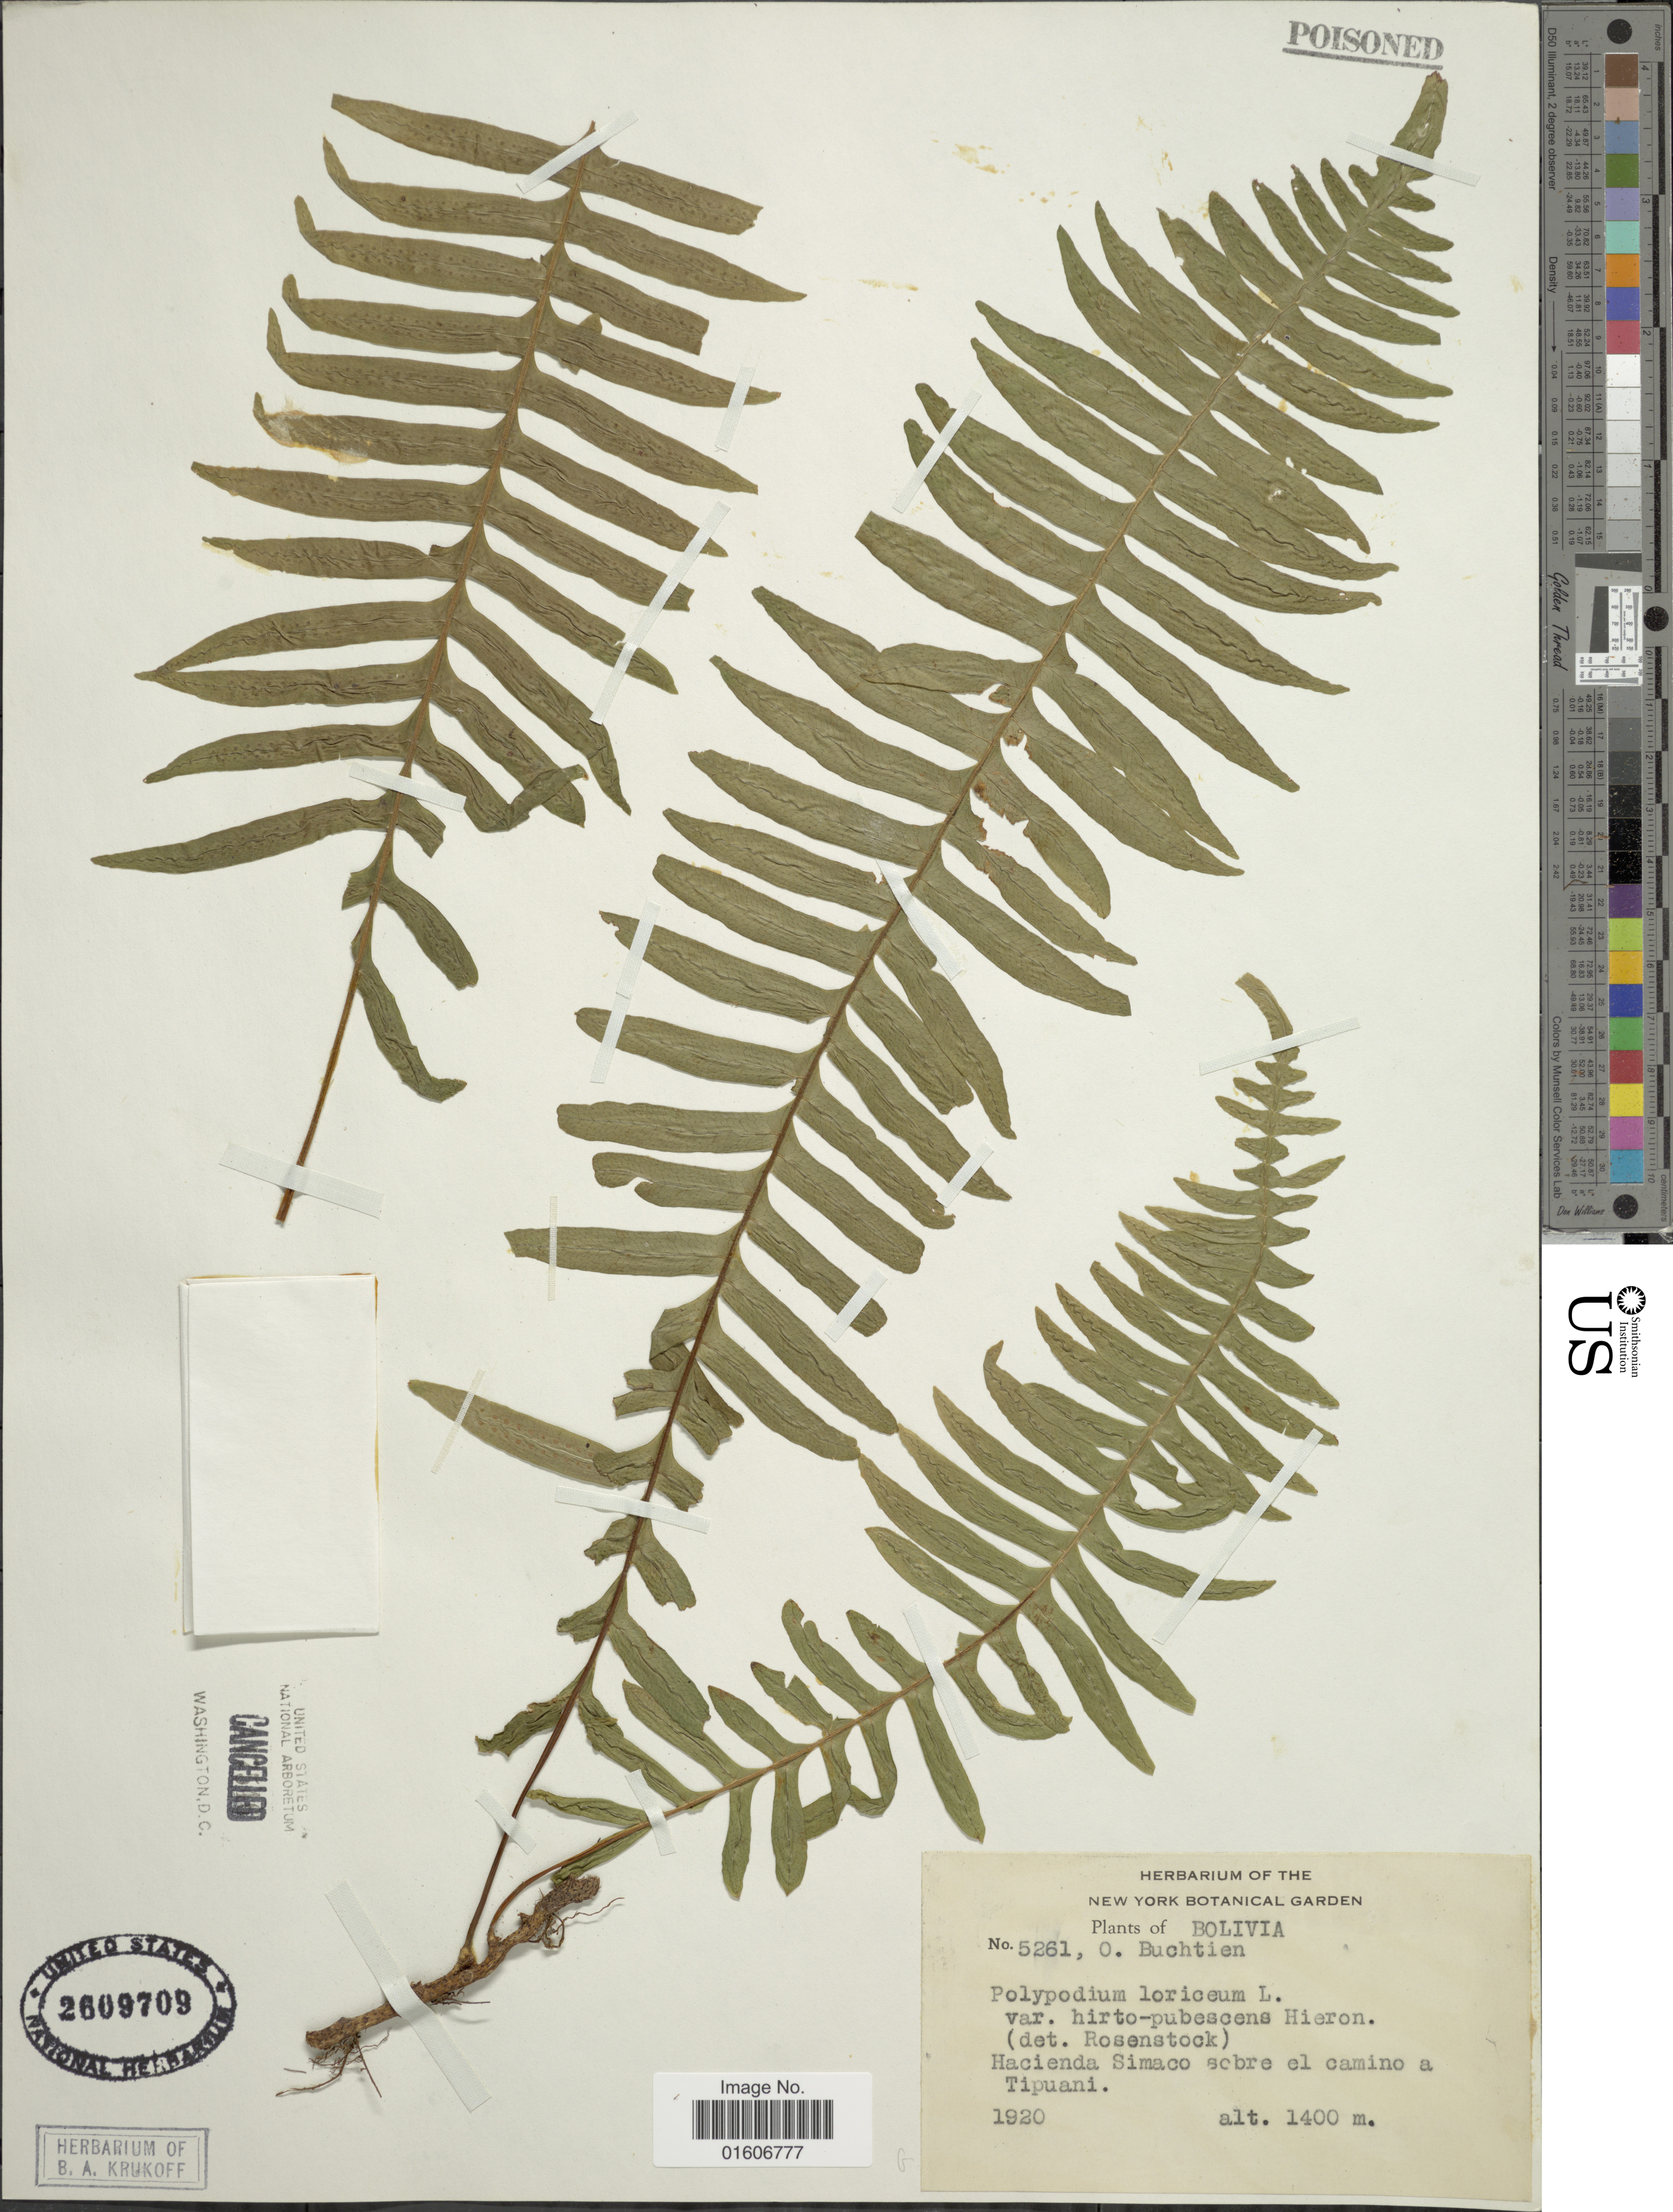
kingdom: Plantae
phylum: Tracheophyta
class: Polypodiopsida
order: Polypodiales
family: Polypodiaceae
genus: Serpocaulon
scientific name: Serpocaulon loriceum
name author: (L.) A.R. Sm.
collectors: O. Buchtien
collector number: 5261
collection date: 1920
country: Bolivia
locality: Hacienda Simaco sobre el camino a Tipuani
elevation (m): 1400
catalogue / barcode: US 2609709